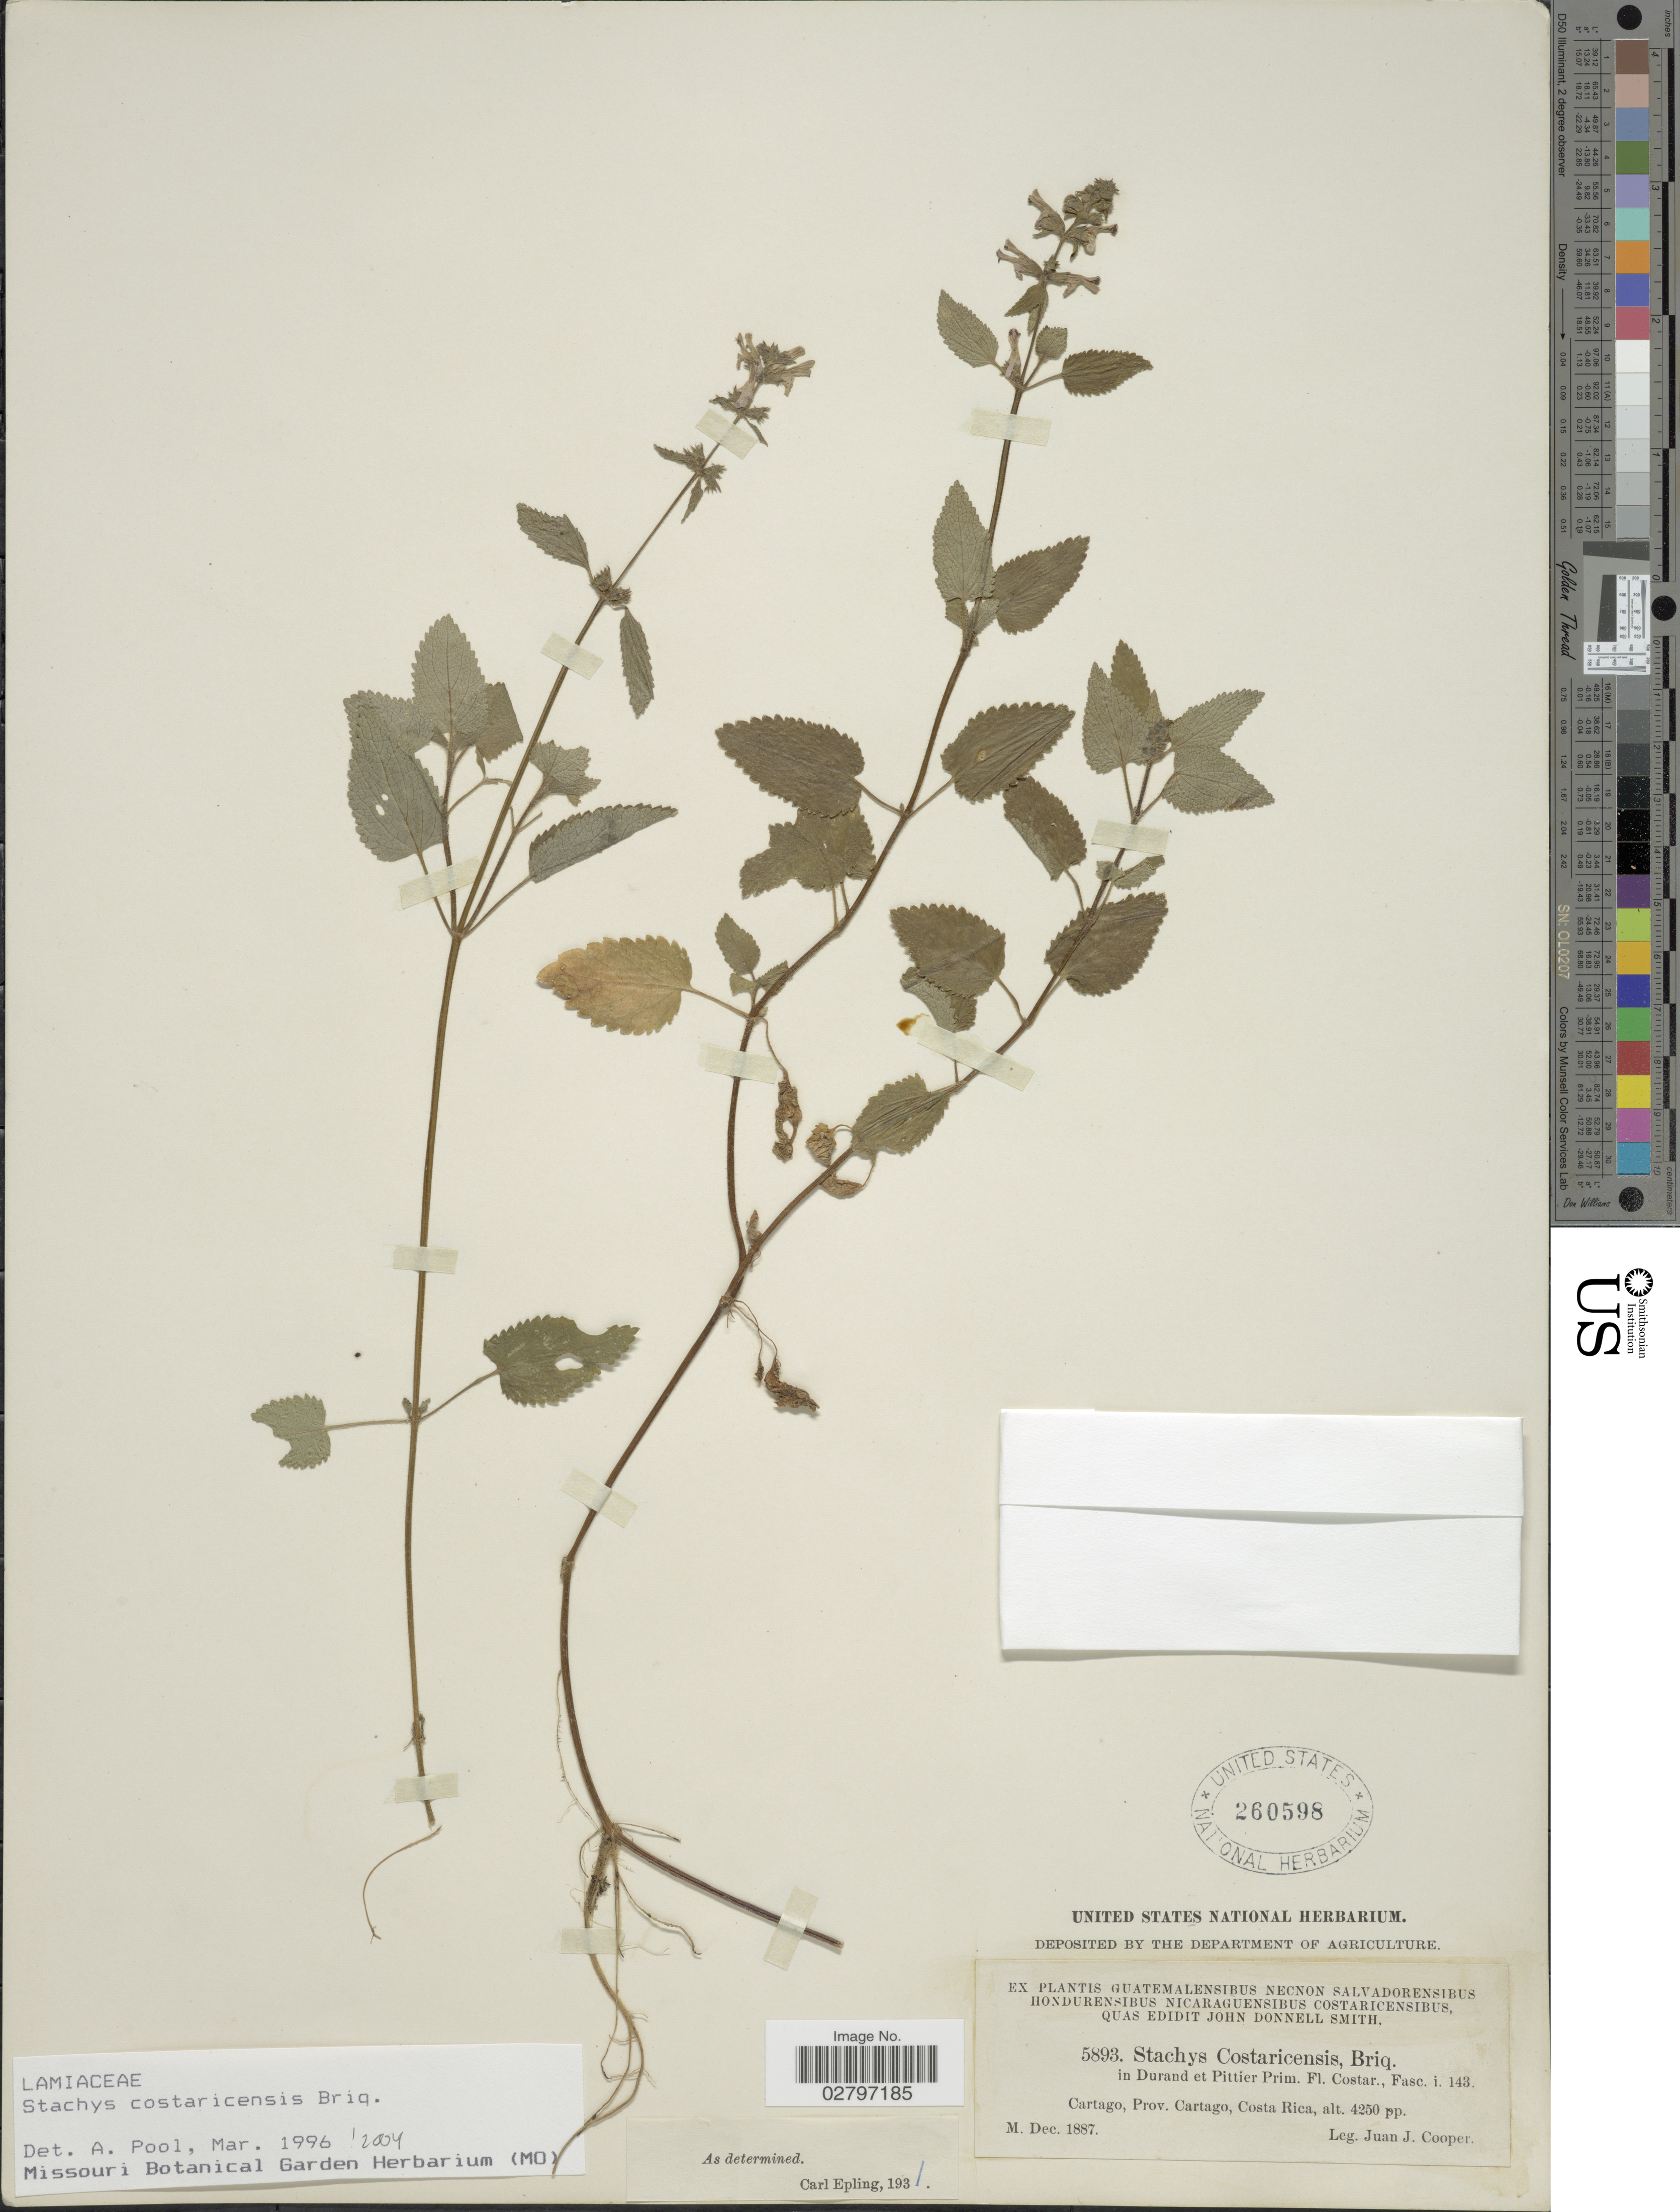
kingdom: Plantae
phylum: Tracheophyta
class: Magnoliopsida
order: Lamiales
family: Lamiaceae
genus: Stachys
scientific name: Stachys costaricensis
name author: Briq.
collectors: J. J. Cooper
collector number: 5893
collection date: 1887-12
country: Costa Rica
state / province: Cartago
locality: Cartago, Prov. Cartago.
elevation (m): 1295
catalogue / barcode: US 260598